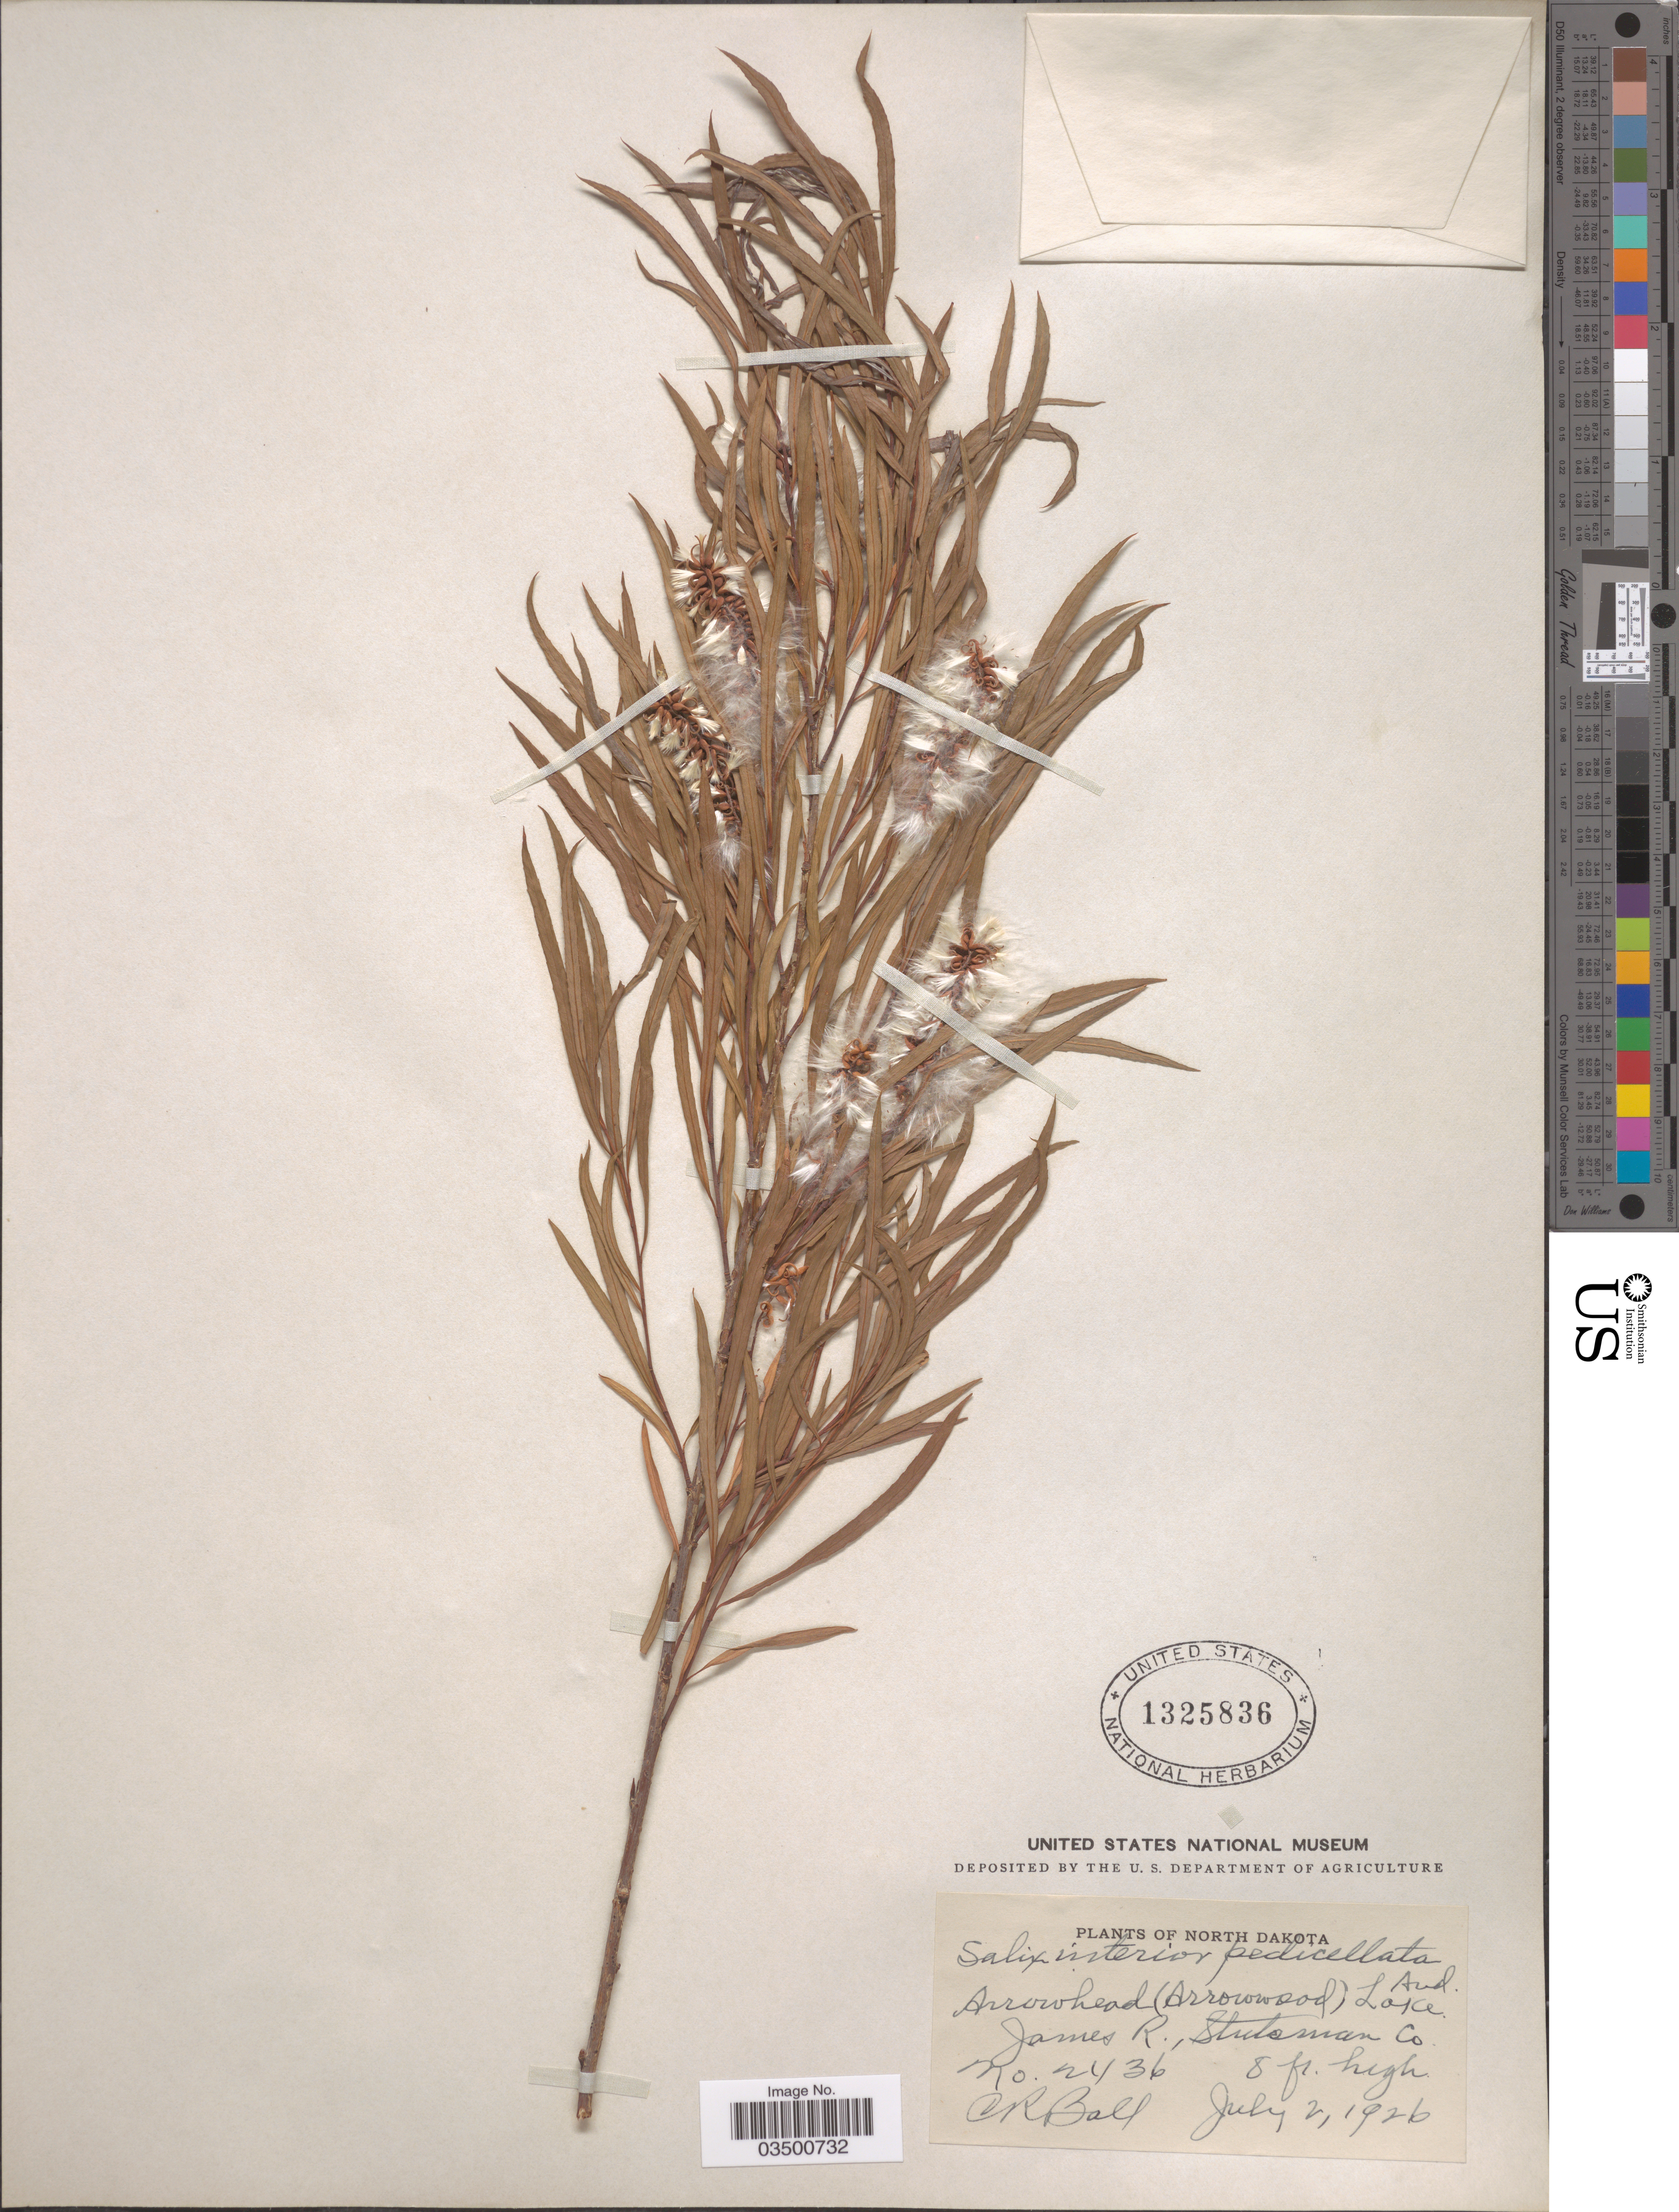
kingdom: Plantae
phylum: Tracheophyta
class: Magnoliopsida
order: Malpighiales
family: Salicaceae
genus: Salix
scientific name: Salix interior var. pedicellata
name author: (Andersson) C.R. Ball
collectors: C. R. Ball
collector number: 2436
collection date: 1926-07-02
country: United States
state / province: North Dakota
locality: Arrowhead (Arrowwood) Lake James R., Stutsman Co.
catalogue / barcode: US 1325836